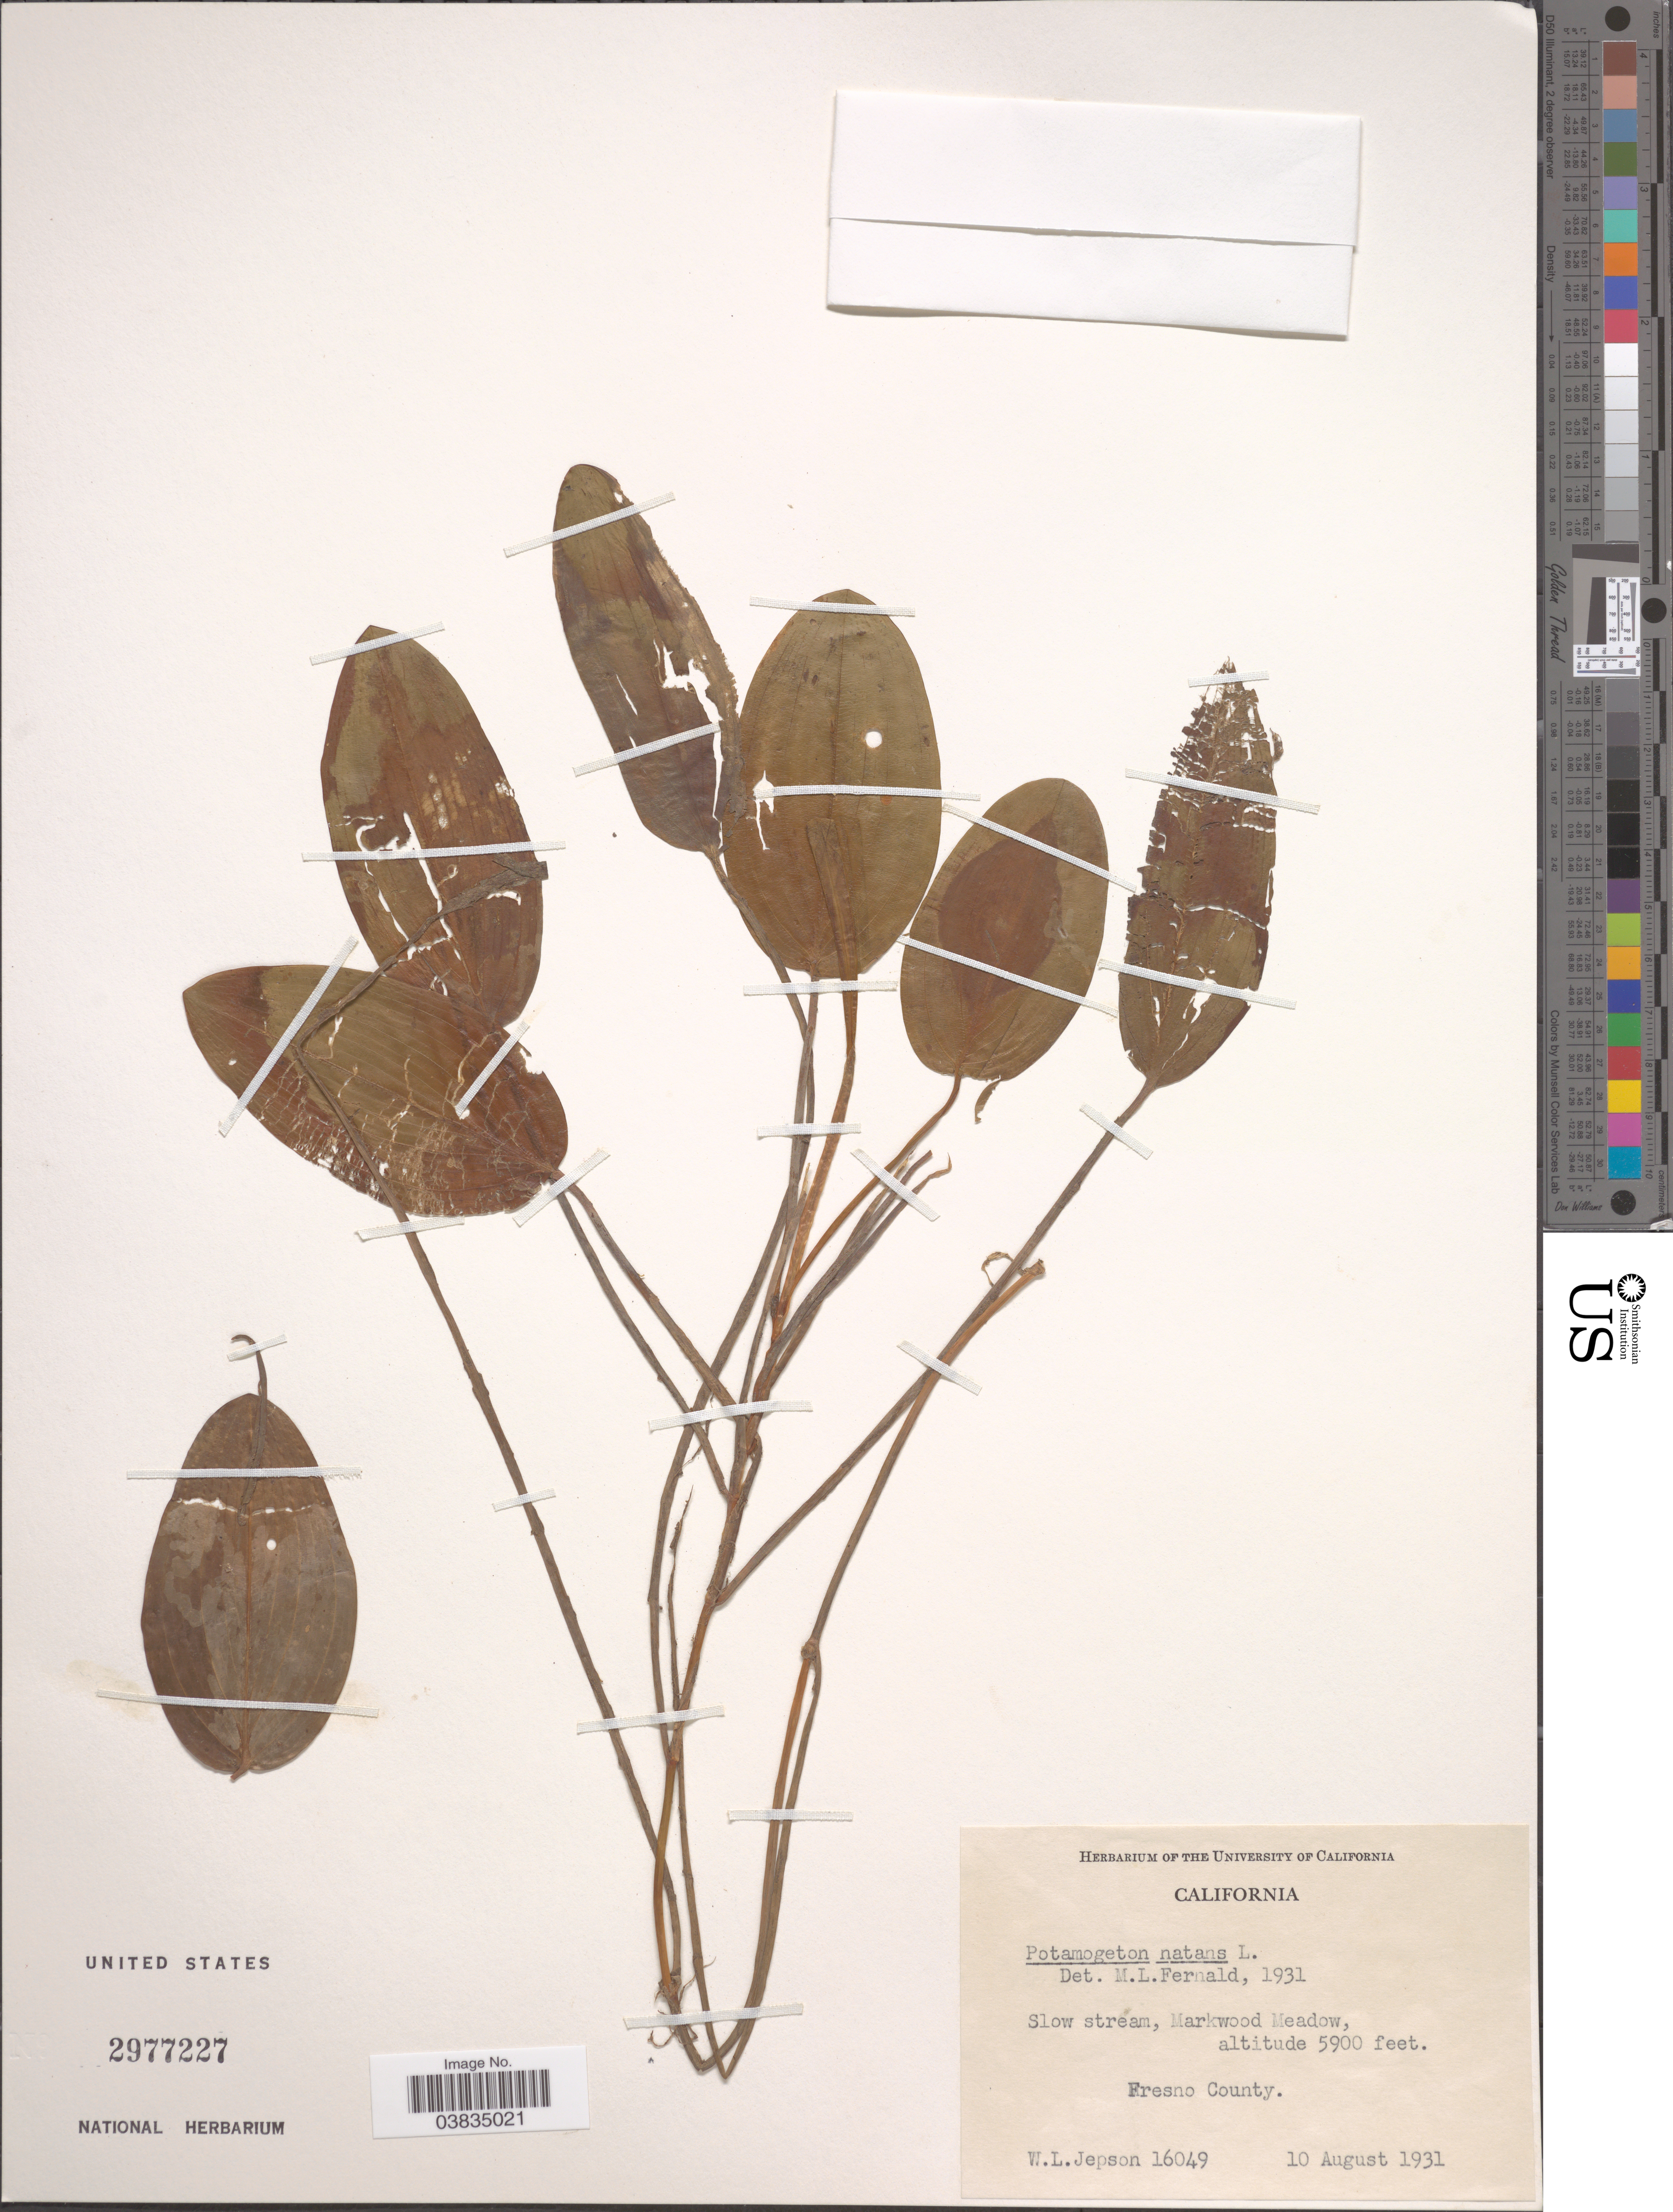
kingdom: Plantae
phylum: Tracheophyta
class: Liliopsida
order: Alismatales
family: Potamogetonaceae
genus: Potamogeton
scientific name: Potamogeton natans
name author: L.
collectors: W. L. Jepson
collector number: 16049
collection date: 1931-08-10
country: United States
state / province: California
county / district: Fresno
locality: Slow stream, Markwood Meadow. Fresno County.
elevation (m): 1798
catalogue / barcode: US 2977227